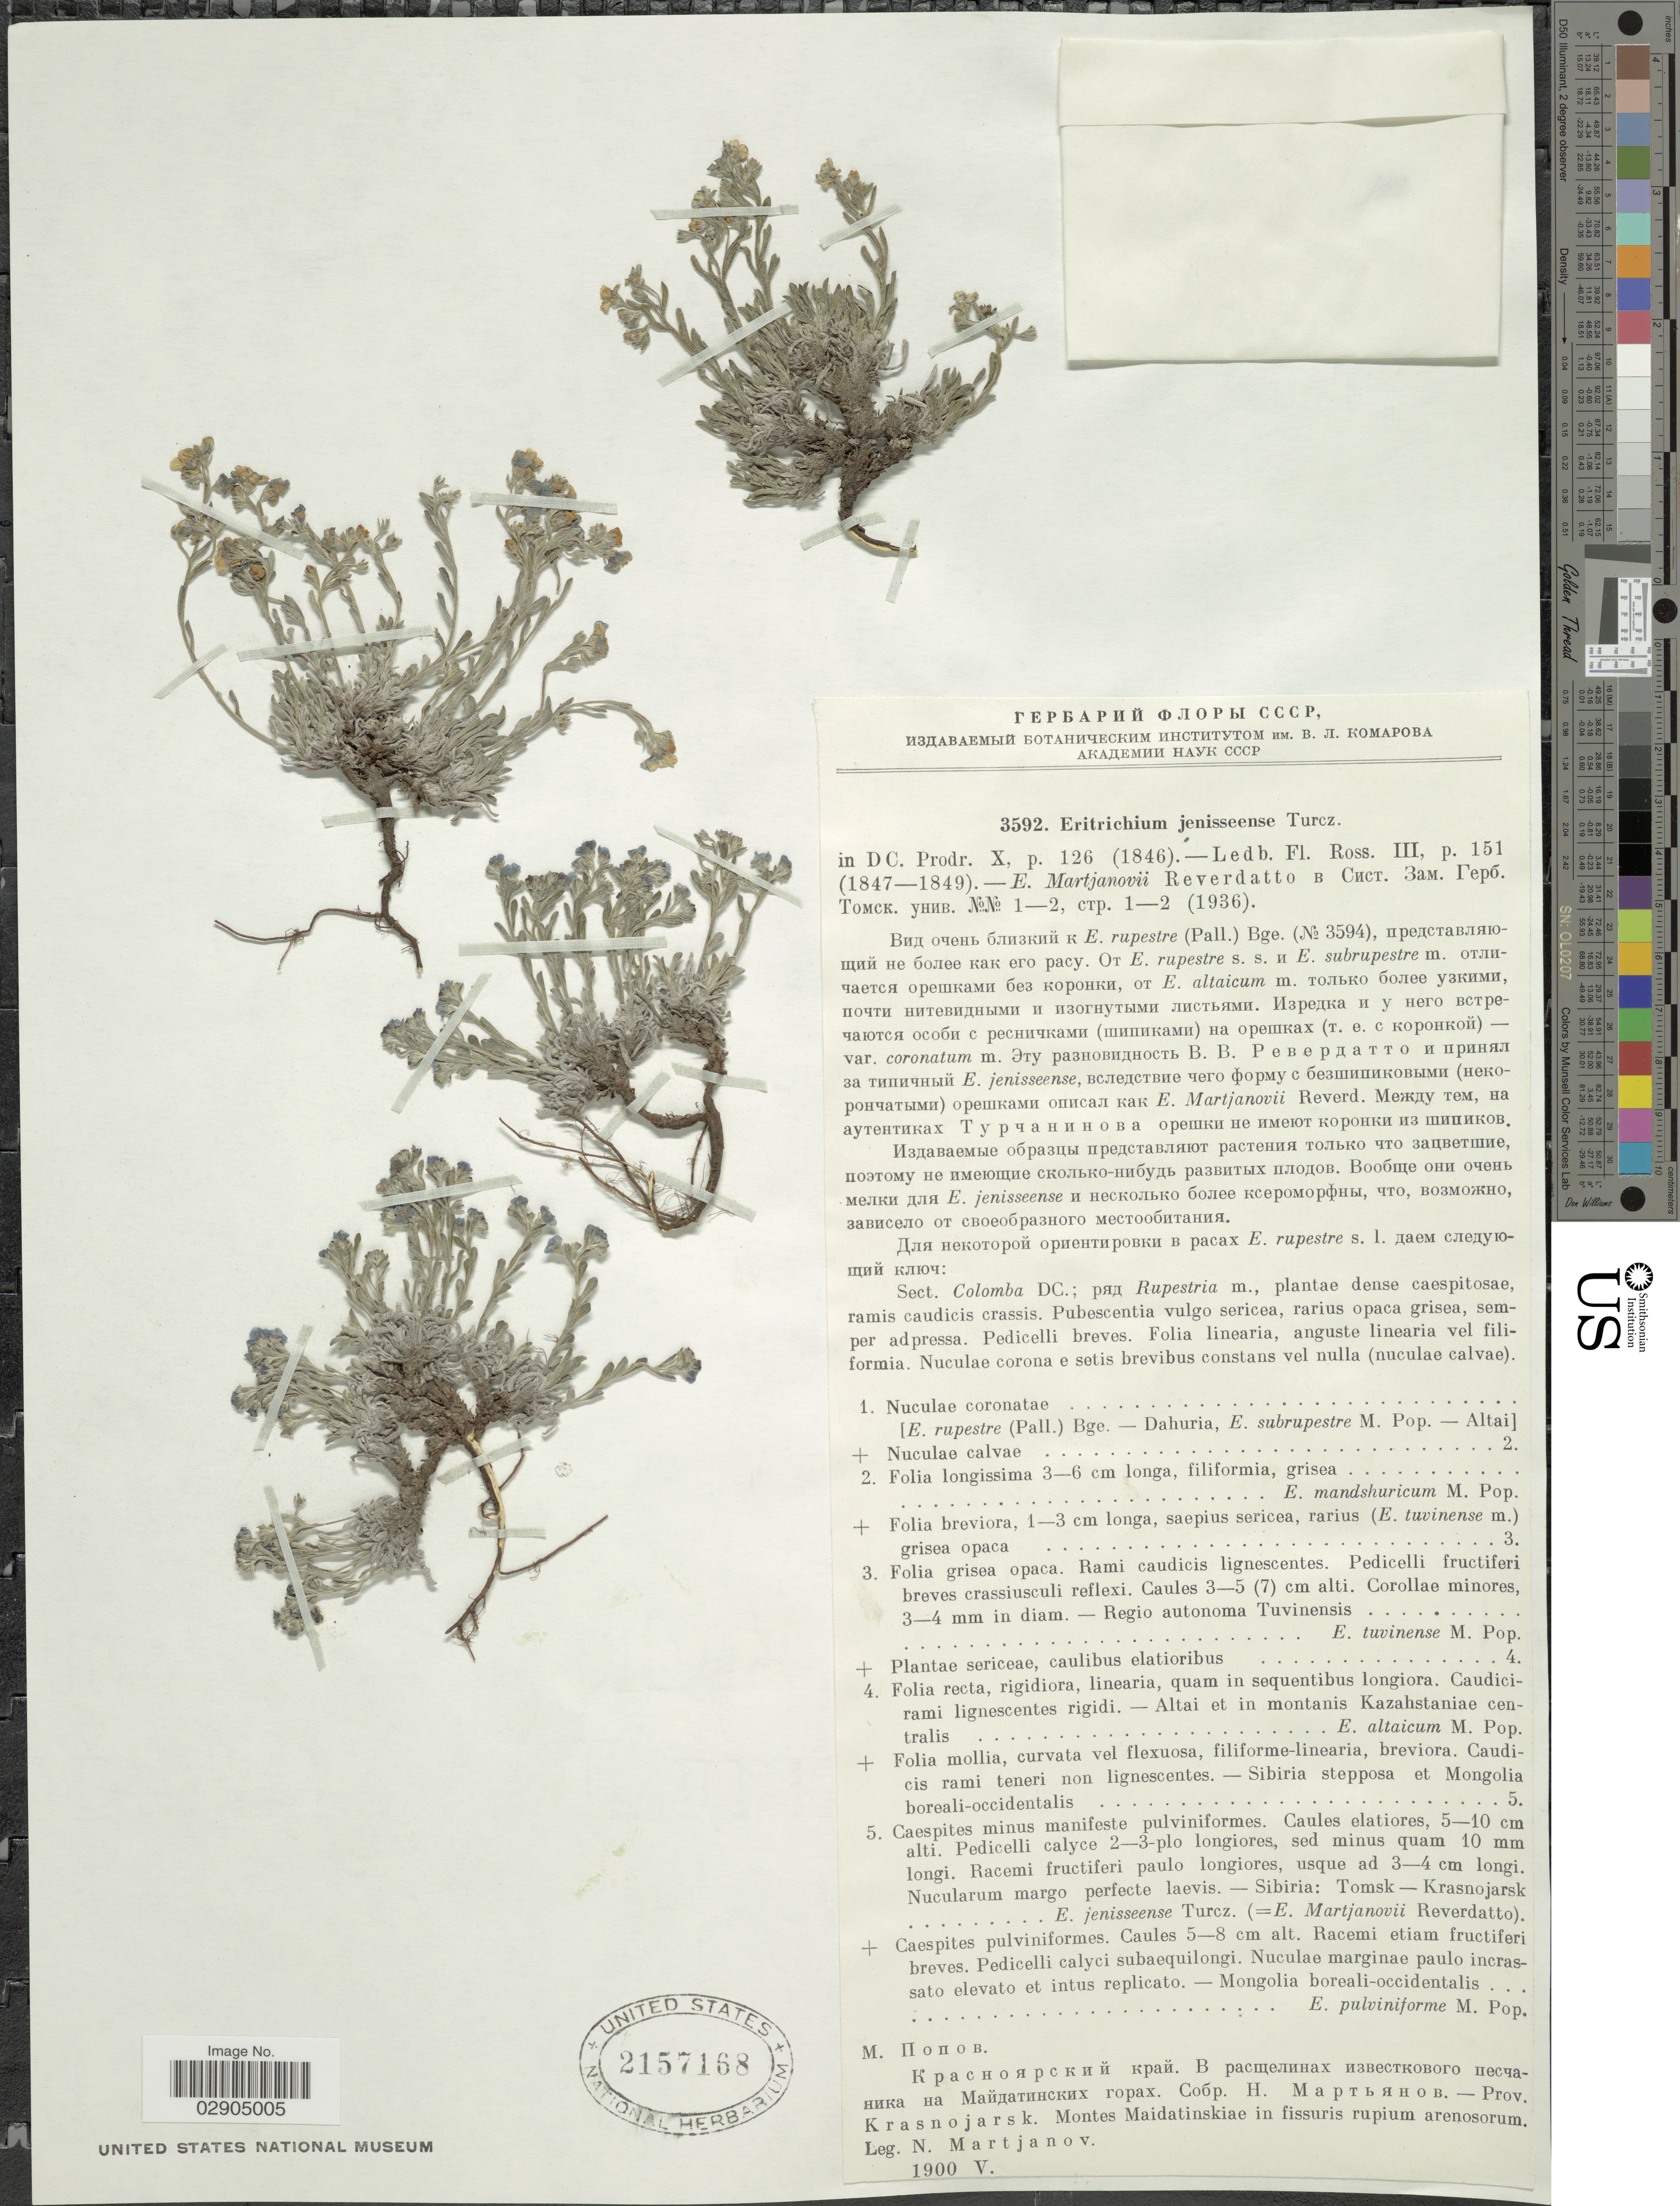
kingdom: Plantae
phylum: Tracheophyta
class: Magnoliopsida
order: Boraginales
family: Boraginaceae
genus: Eritrichium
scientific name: Eritrichium jenisseense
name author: Turcz. ex A. DC.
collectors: N. Martjanov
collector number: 3592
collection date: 1900-05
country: Russian Federation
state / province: Krasnoyarsk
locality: Prov. Krasnojarsk. Montes Maidatinskiae in fissuris rupium arenosorum.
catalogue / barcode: US 2157168